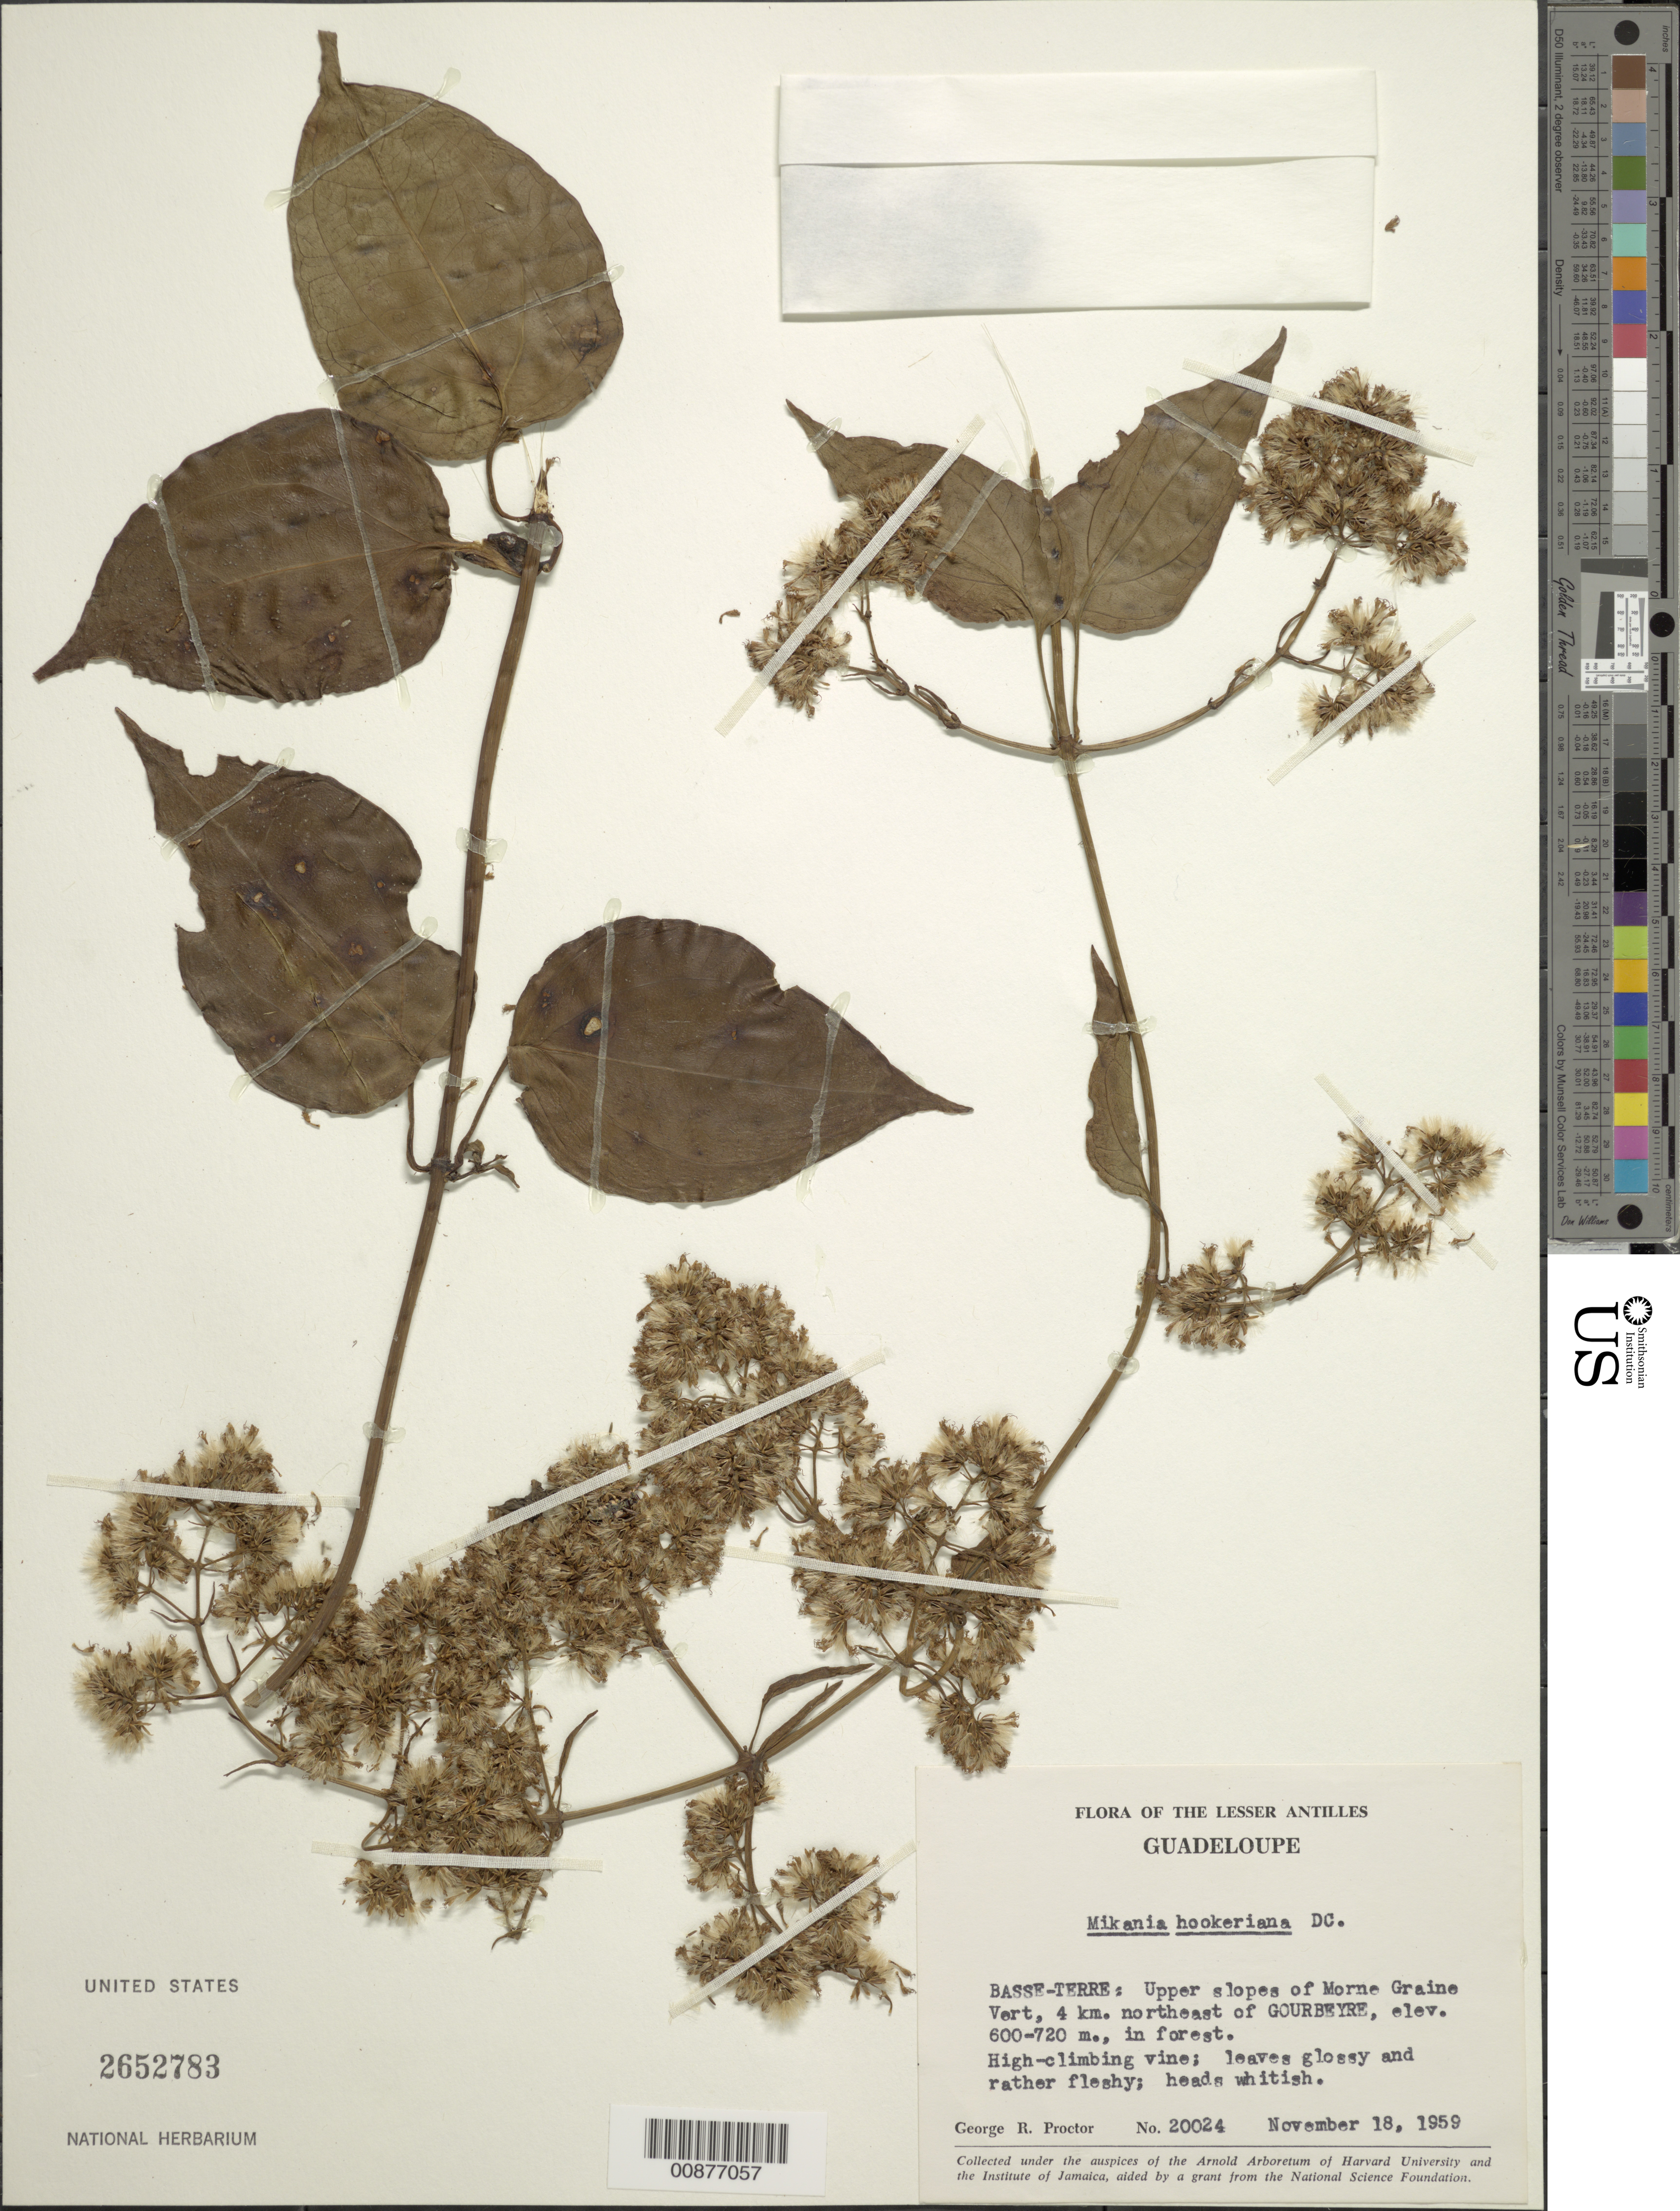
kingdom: Plantae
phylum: Tracheophyta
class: Magnoliopsida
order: Asterales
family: Asteraceae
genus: Mikania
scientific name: Mikania hookeriana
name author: DC.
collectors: G. R. Proctor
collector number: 20024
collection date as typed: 18 Nov 1959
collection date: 1959-11-18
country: Guadeloupe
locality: Basse-Terre: Upper slopes of Morne Graine Vert, 4 km NE of Gourbeyre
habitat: In forest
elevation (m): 600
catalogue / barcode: US 2652783